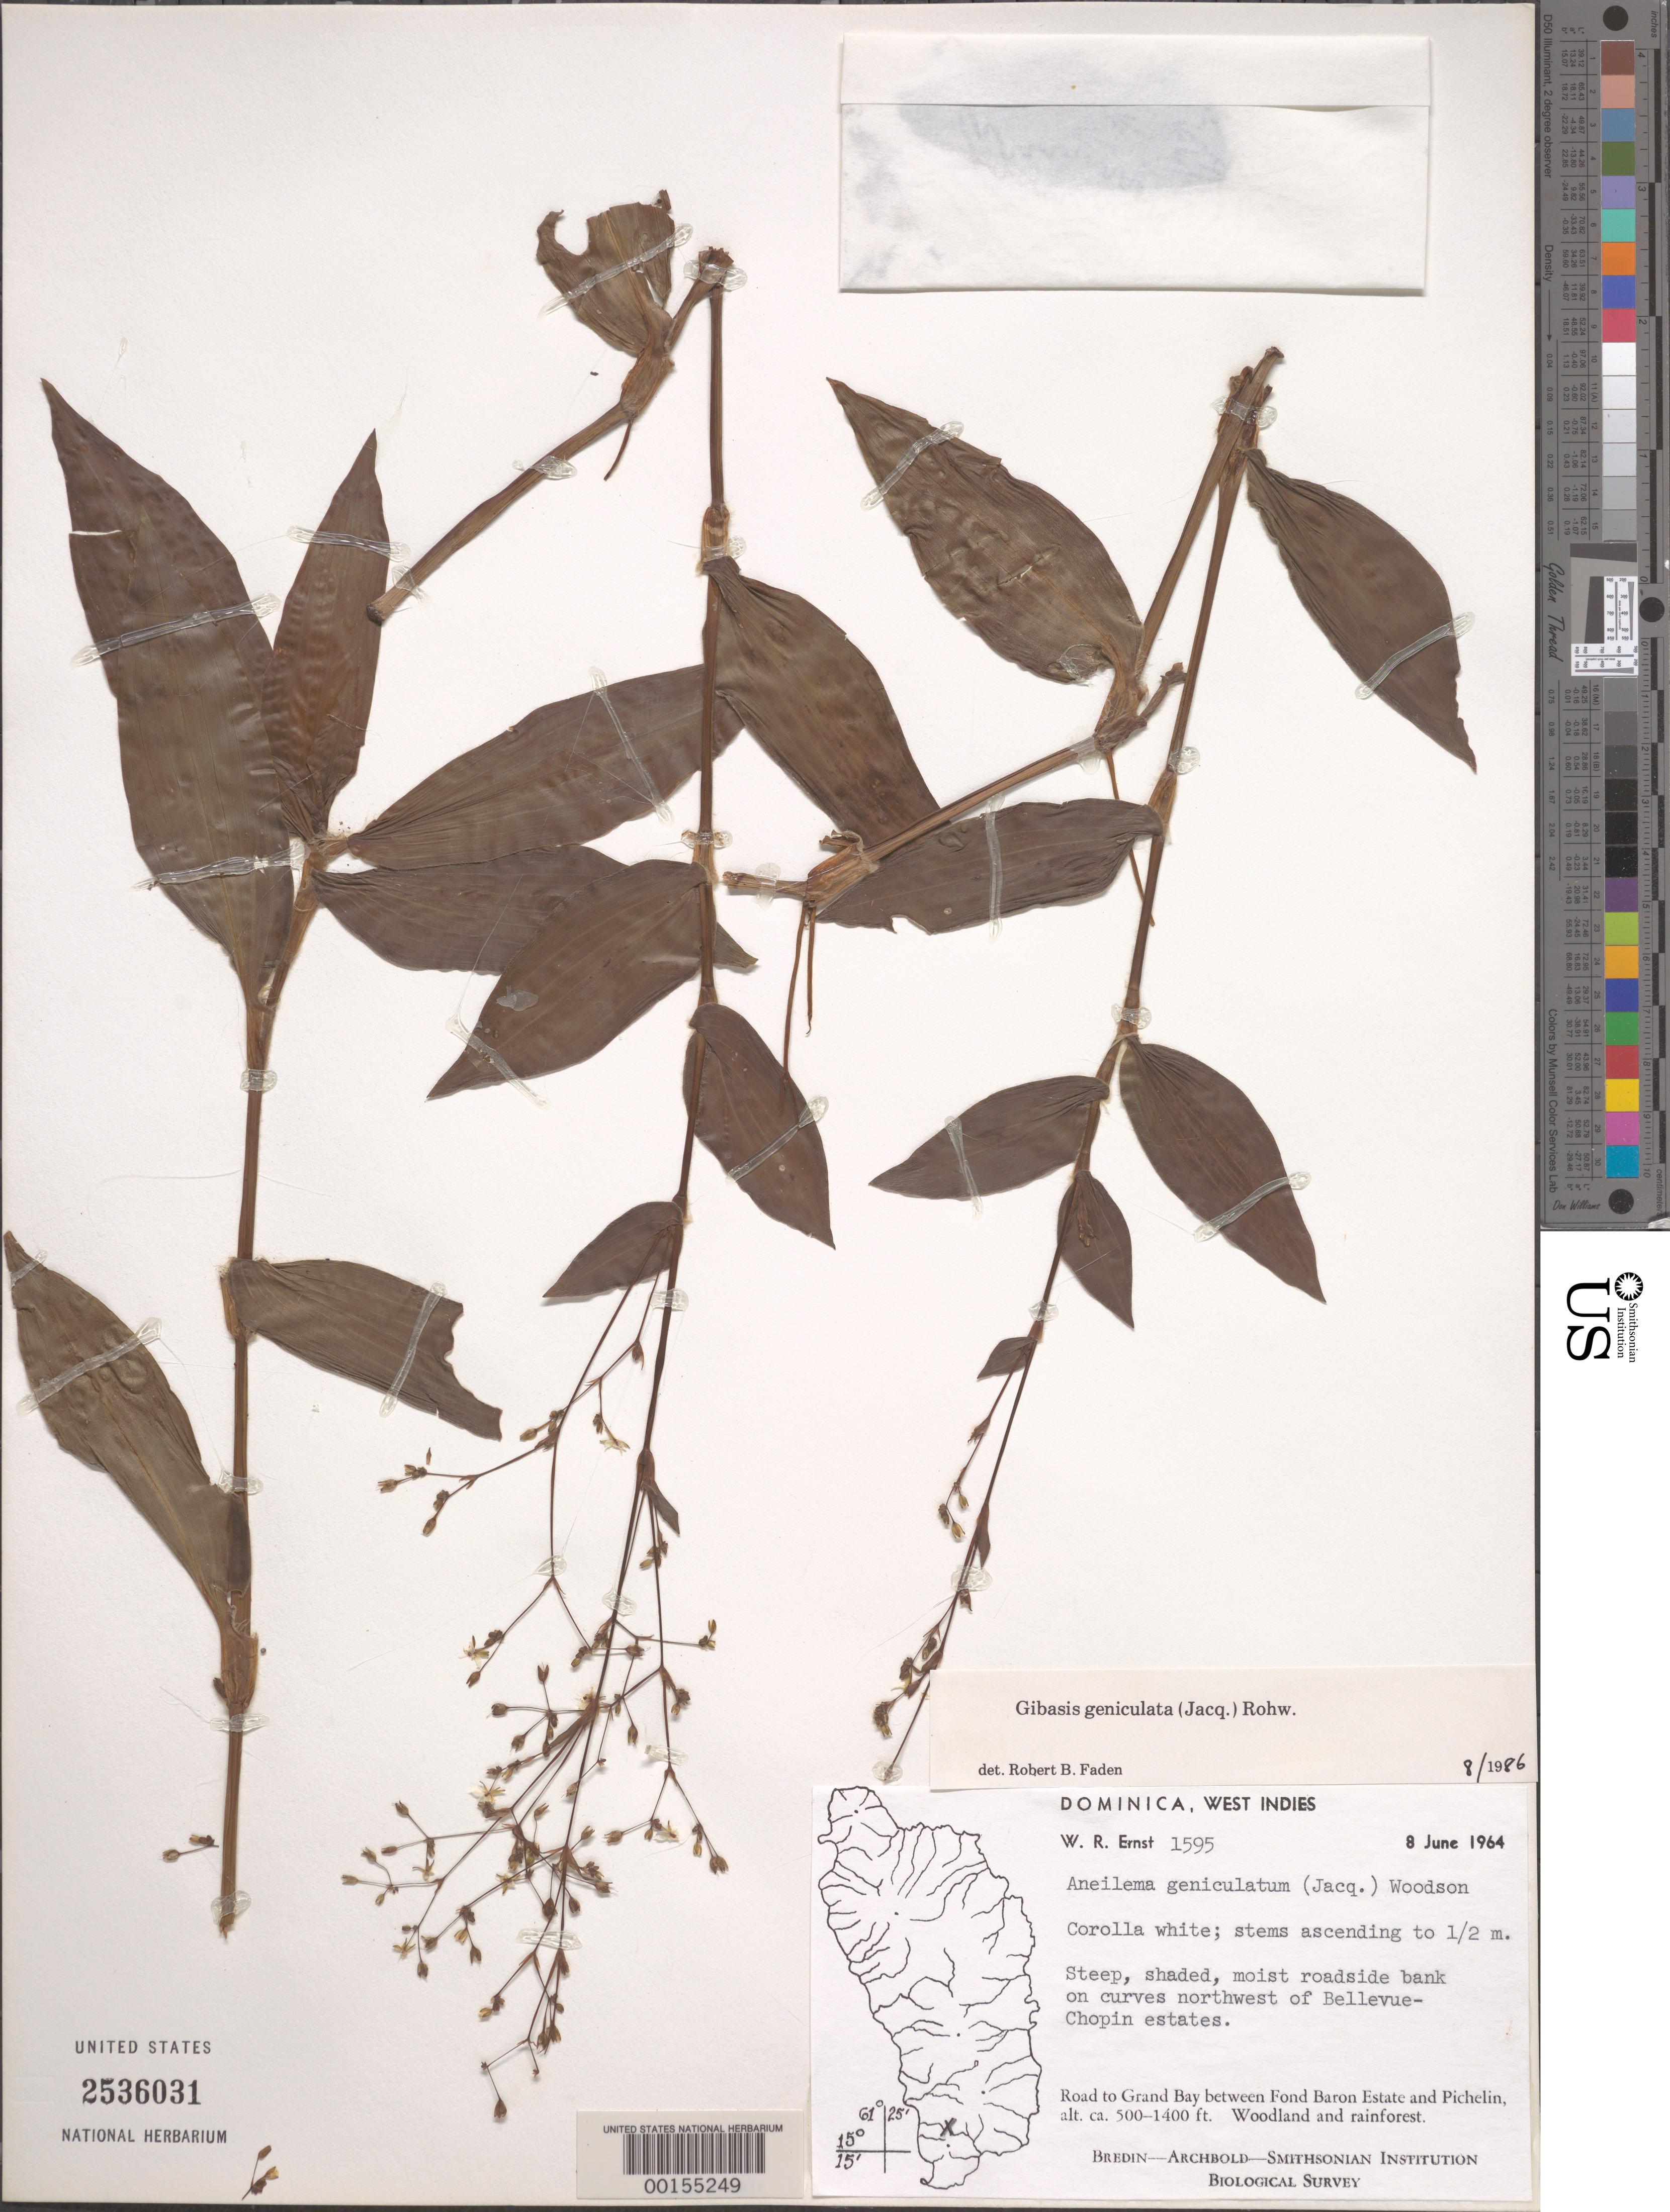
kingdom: Plantae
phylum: Tracheophyta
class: Liliopsida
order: Commelinales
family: Commelinaceae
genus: Gibasis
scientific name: Gibasis geniculata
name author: (Jacq.) Rohweder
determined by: Faden, Robert B., (US), Smithsonian Institution - National Museum of Natural History (UNITED STATES)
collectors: W. R. Ernst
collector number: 1595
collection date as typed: Jun 1964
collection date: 1964-06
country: Dominica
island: Dominica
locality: Towards grand bay, nw of bellevue-chopin estates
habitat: Steep, shaded moist roadside banks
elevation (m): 153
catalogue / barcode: US 2536031